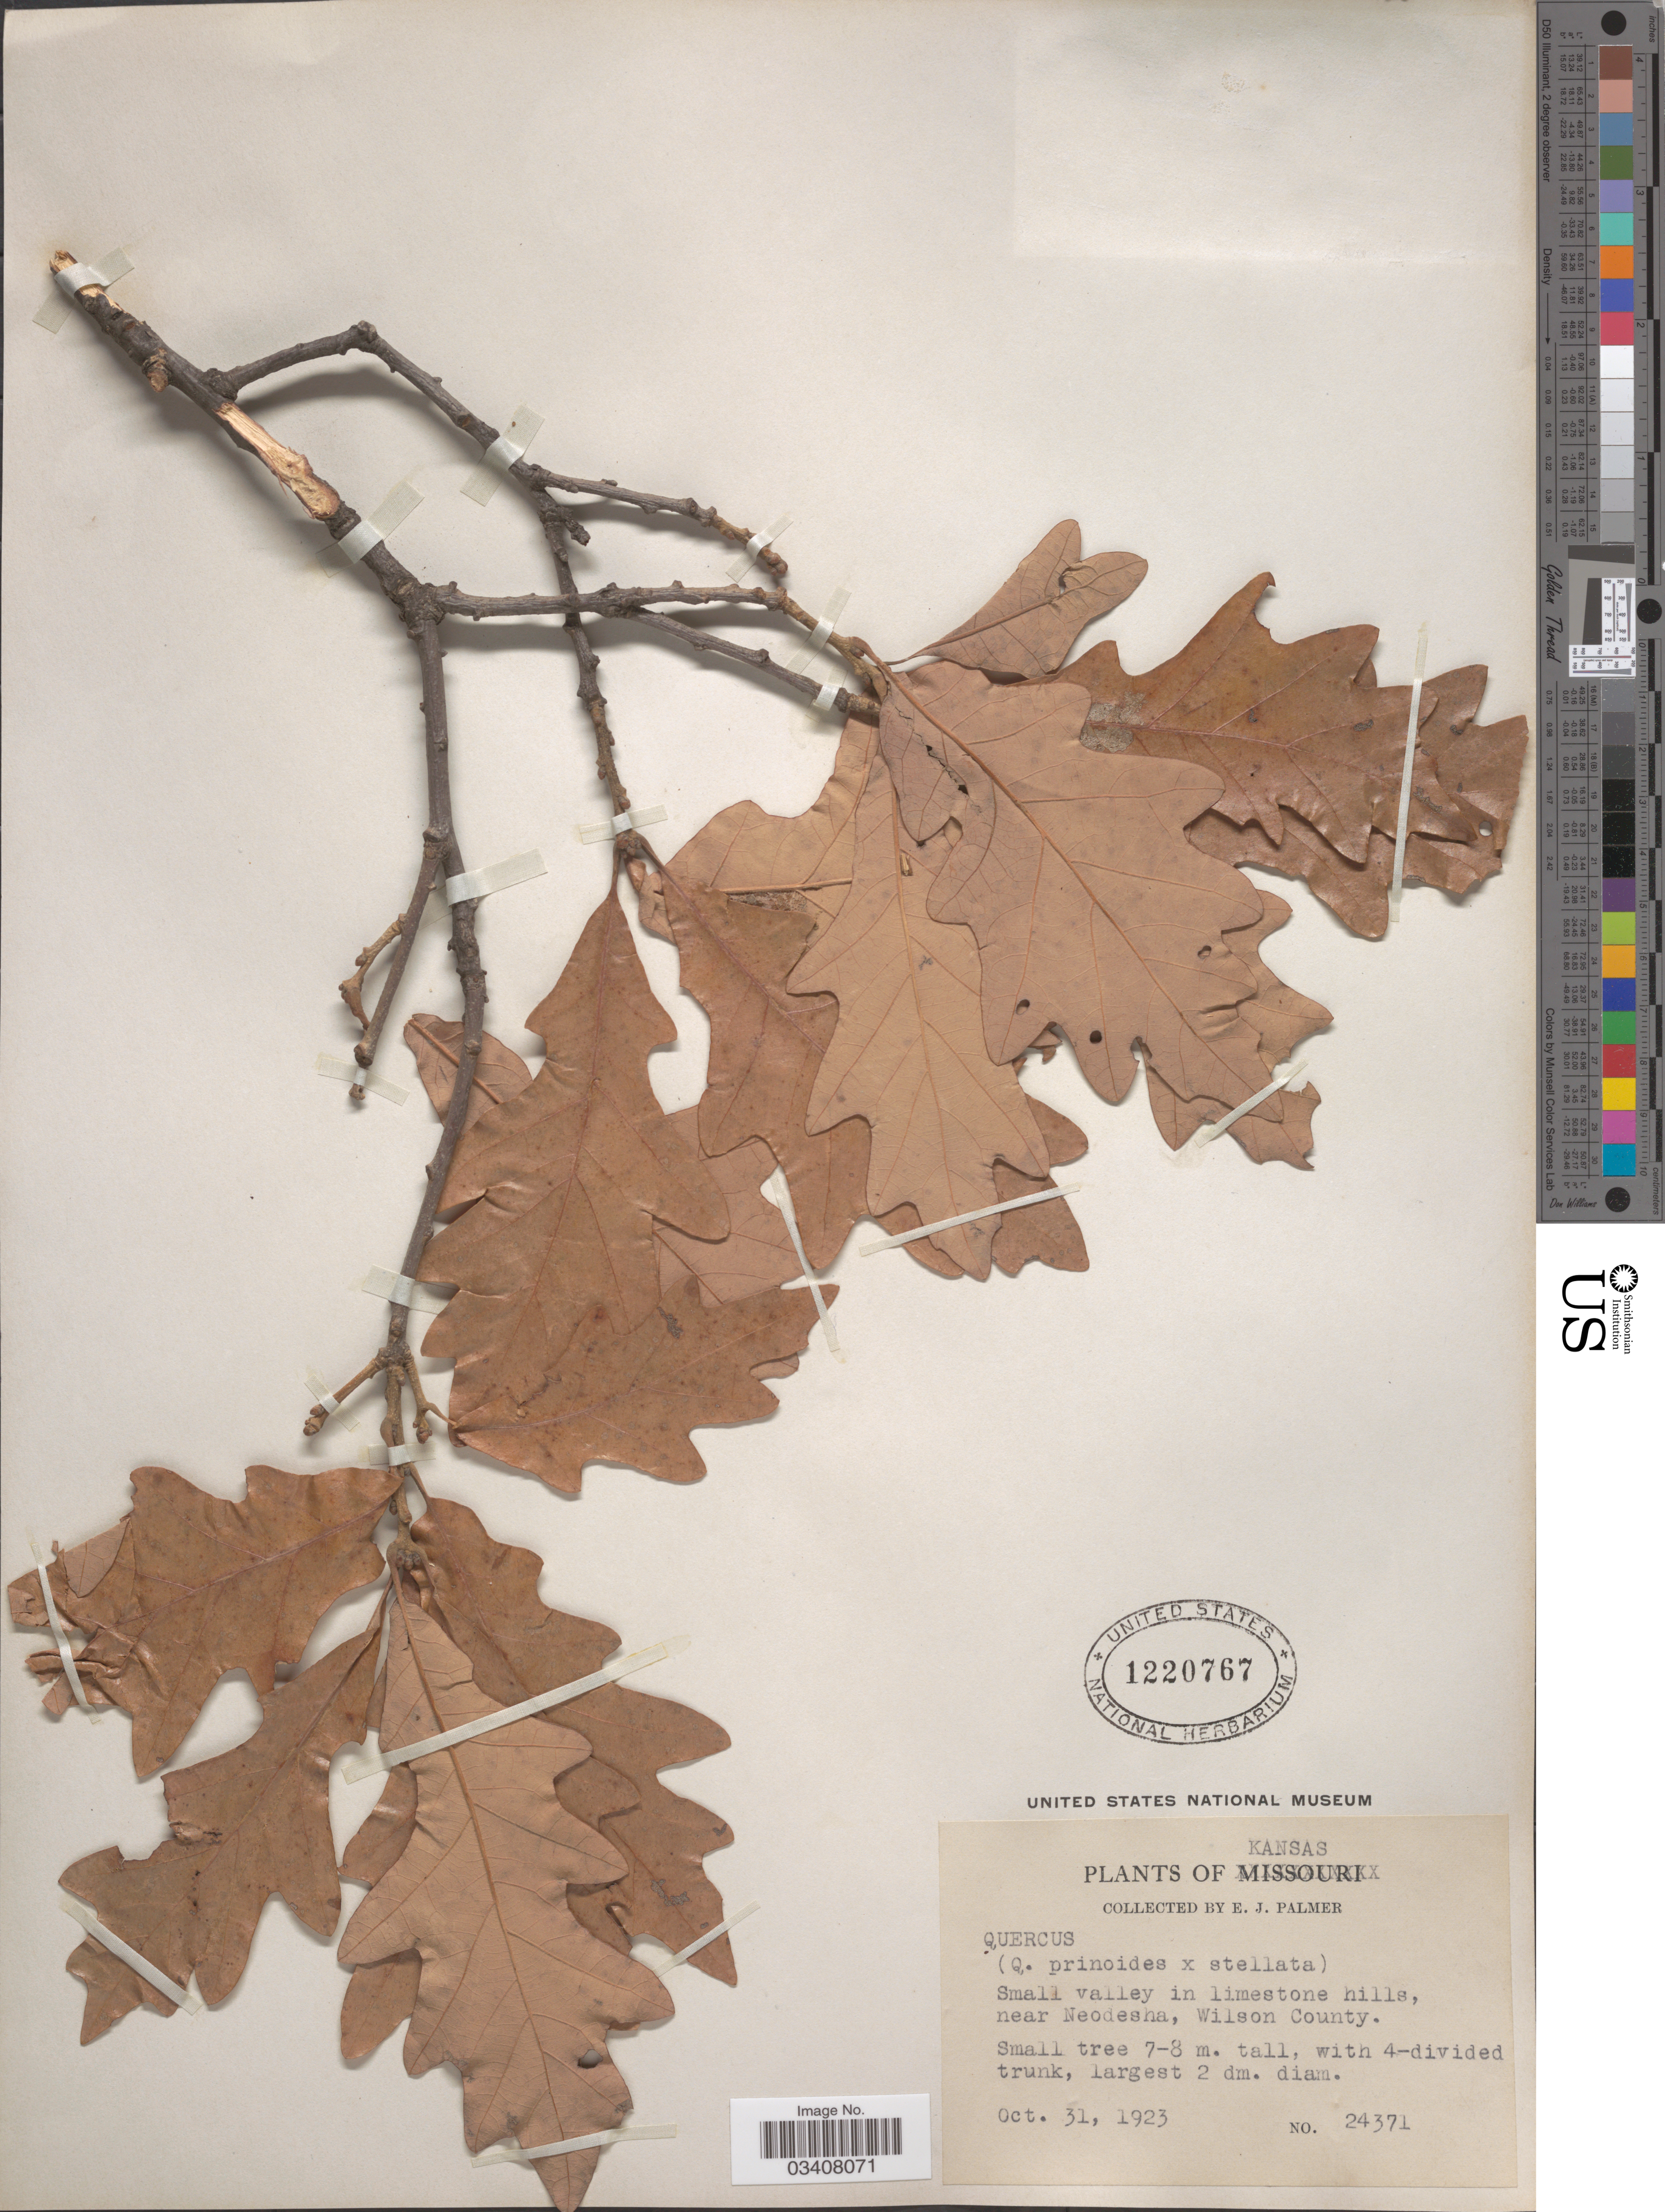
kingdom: Plantae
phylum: Tracheophyta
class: Magnoliopsida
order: Fagales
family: Fagaceae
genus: Quercus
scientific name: Quercus prinoides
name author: Willd.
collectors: E. J. Palmer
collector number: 24371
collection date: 1923-10-31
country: United States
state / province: Kansas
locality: Small valley in limestone hills, near Neodesha, Wilson County.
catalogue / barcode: US 1220767